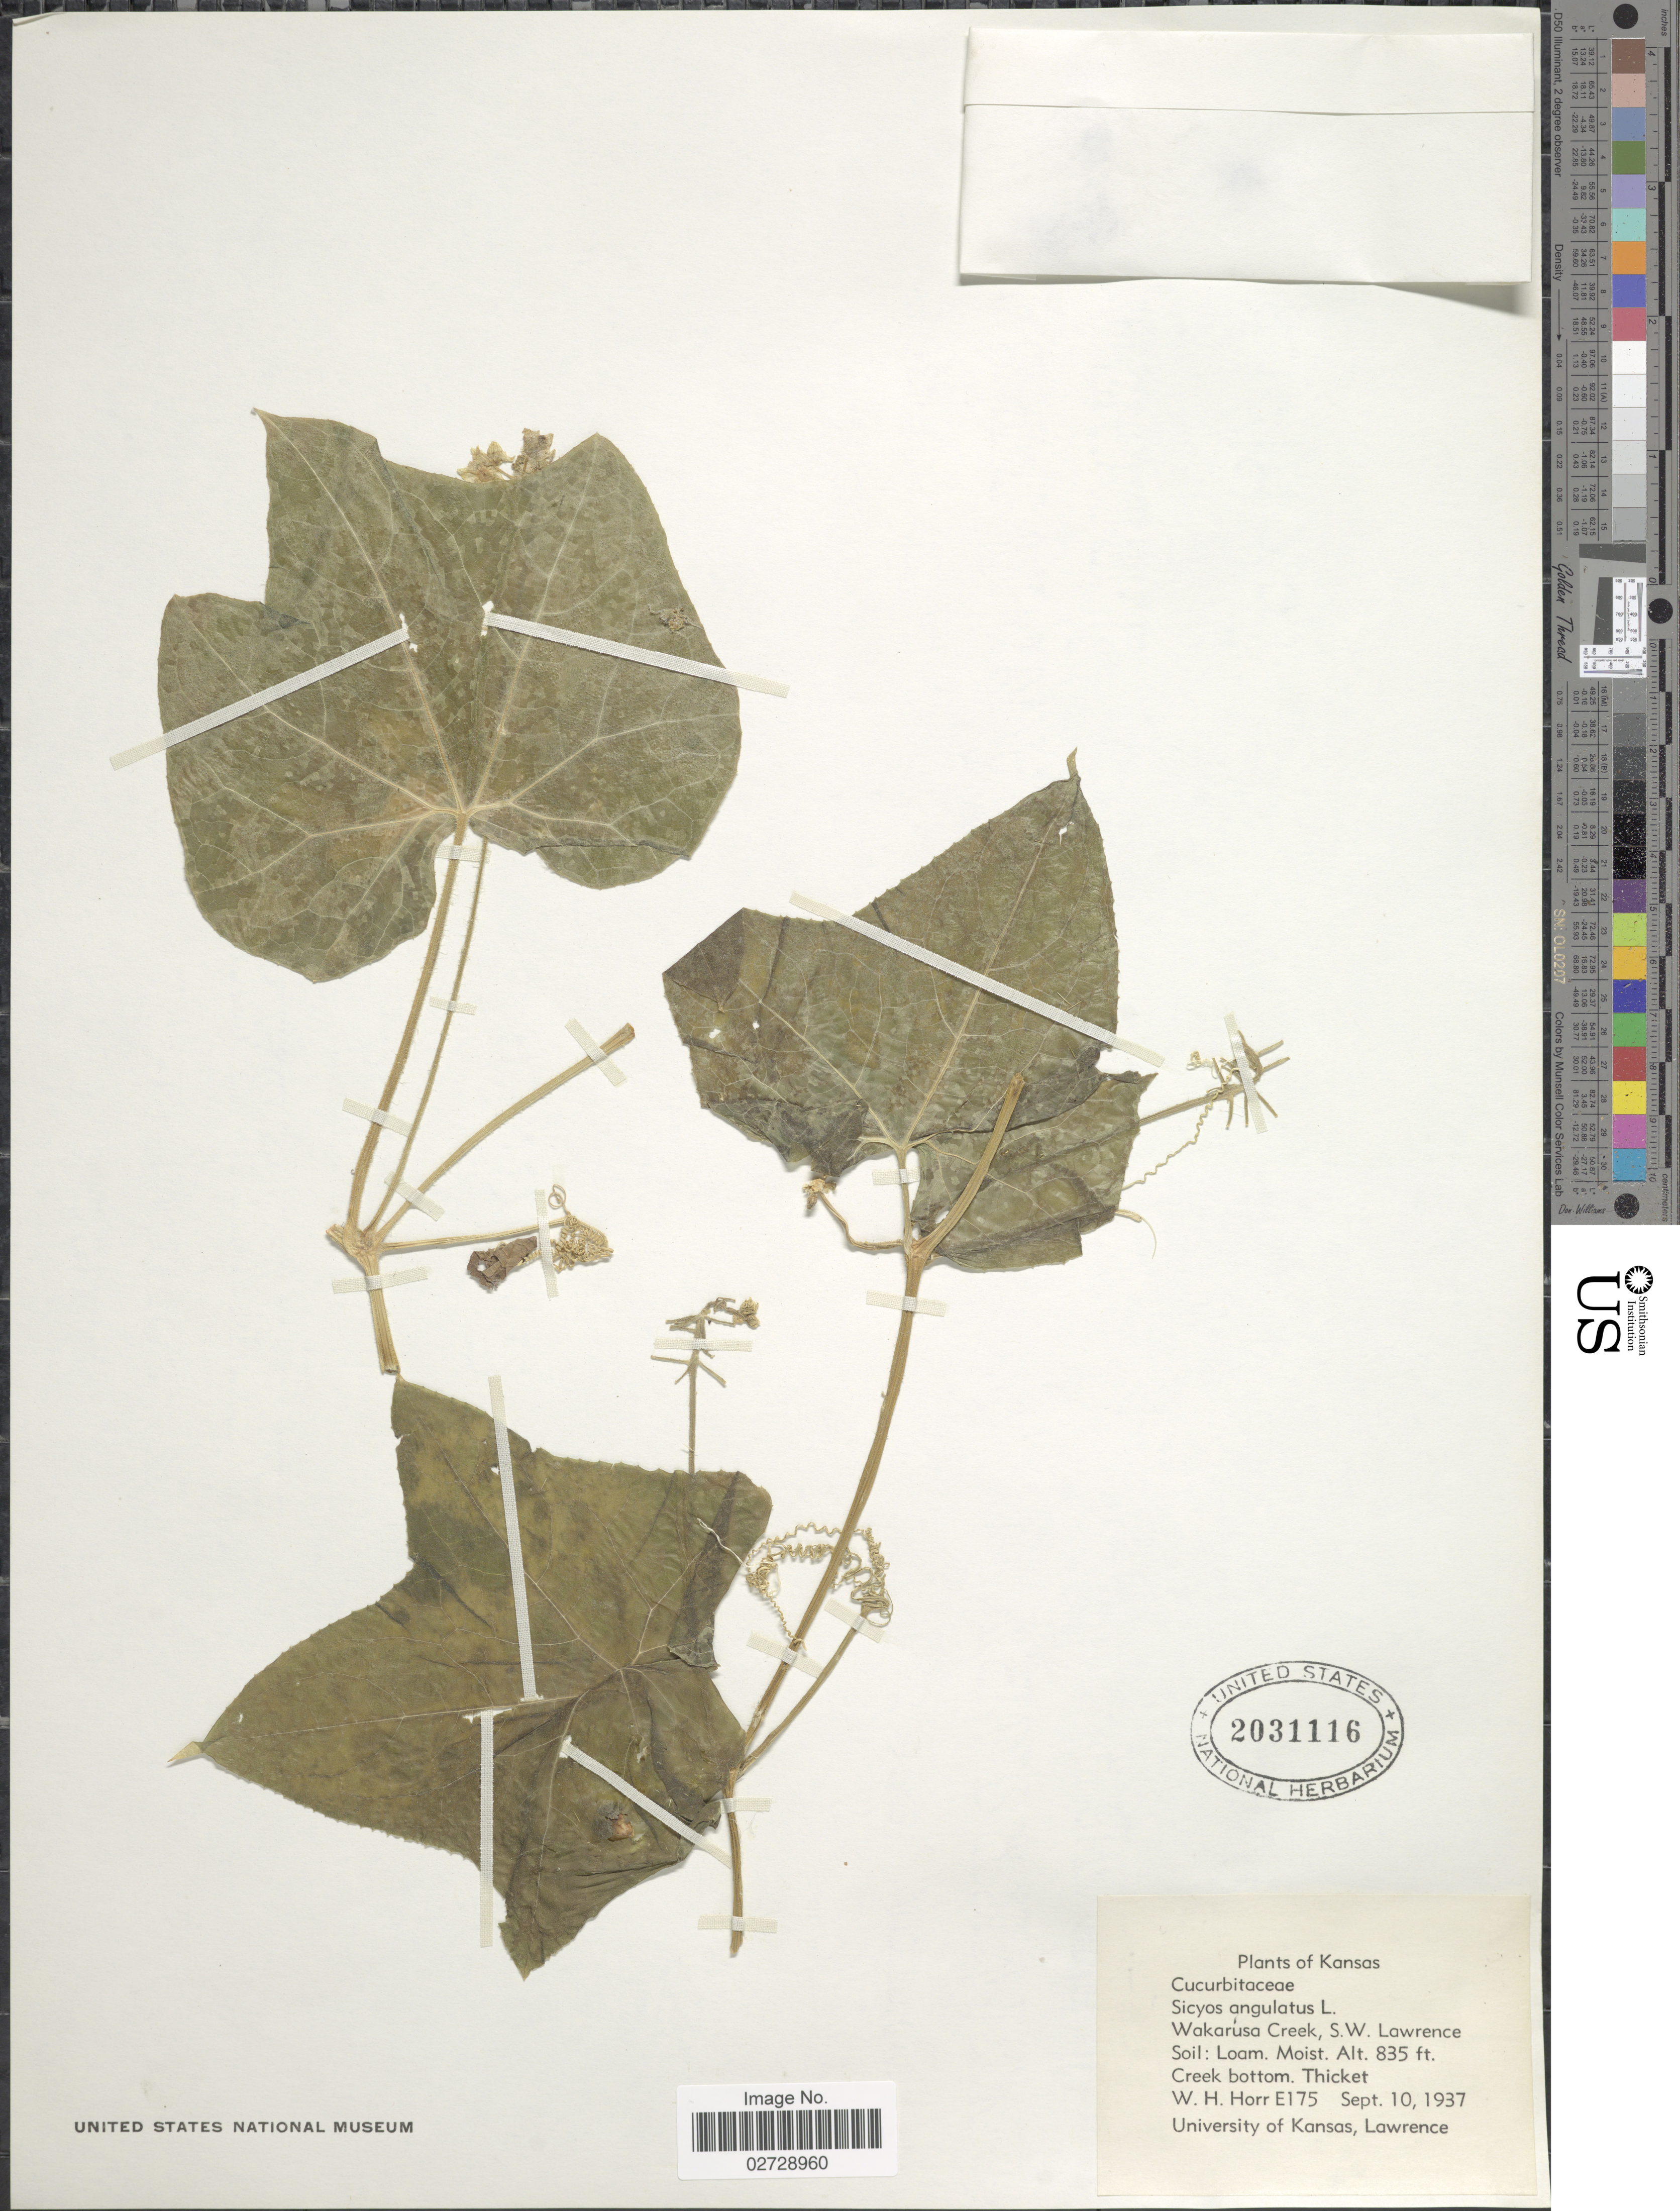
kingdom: Plantae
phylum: Tracheophyta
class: Magnoliopsida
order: Cucurbitales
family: Cucurbitaceae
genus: Sicyos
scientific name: Sicyos angulatus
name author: L.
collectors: W. H. Horr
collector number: E175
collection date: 1937-09-10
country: United States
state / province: Kansas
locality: Wakarusa Creek, S.W. Lawrence, Soil: Loam. Moist, Creek bottom. Thicket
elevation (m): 255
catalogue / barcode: US 2031116